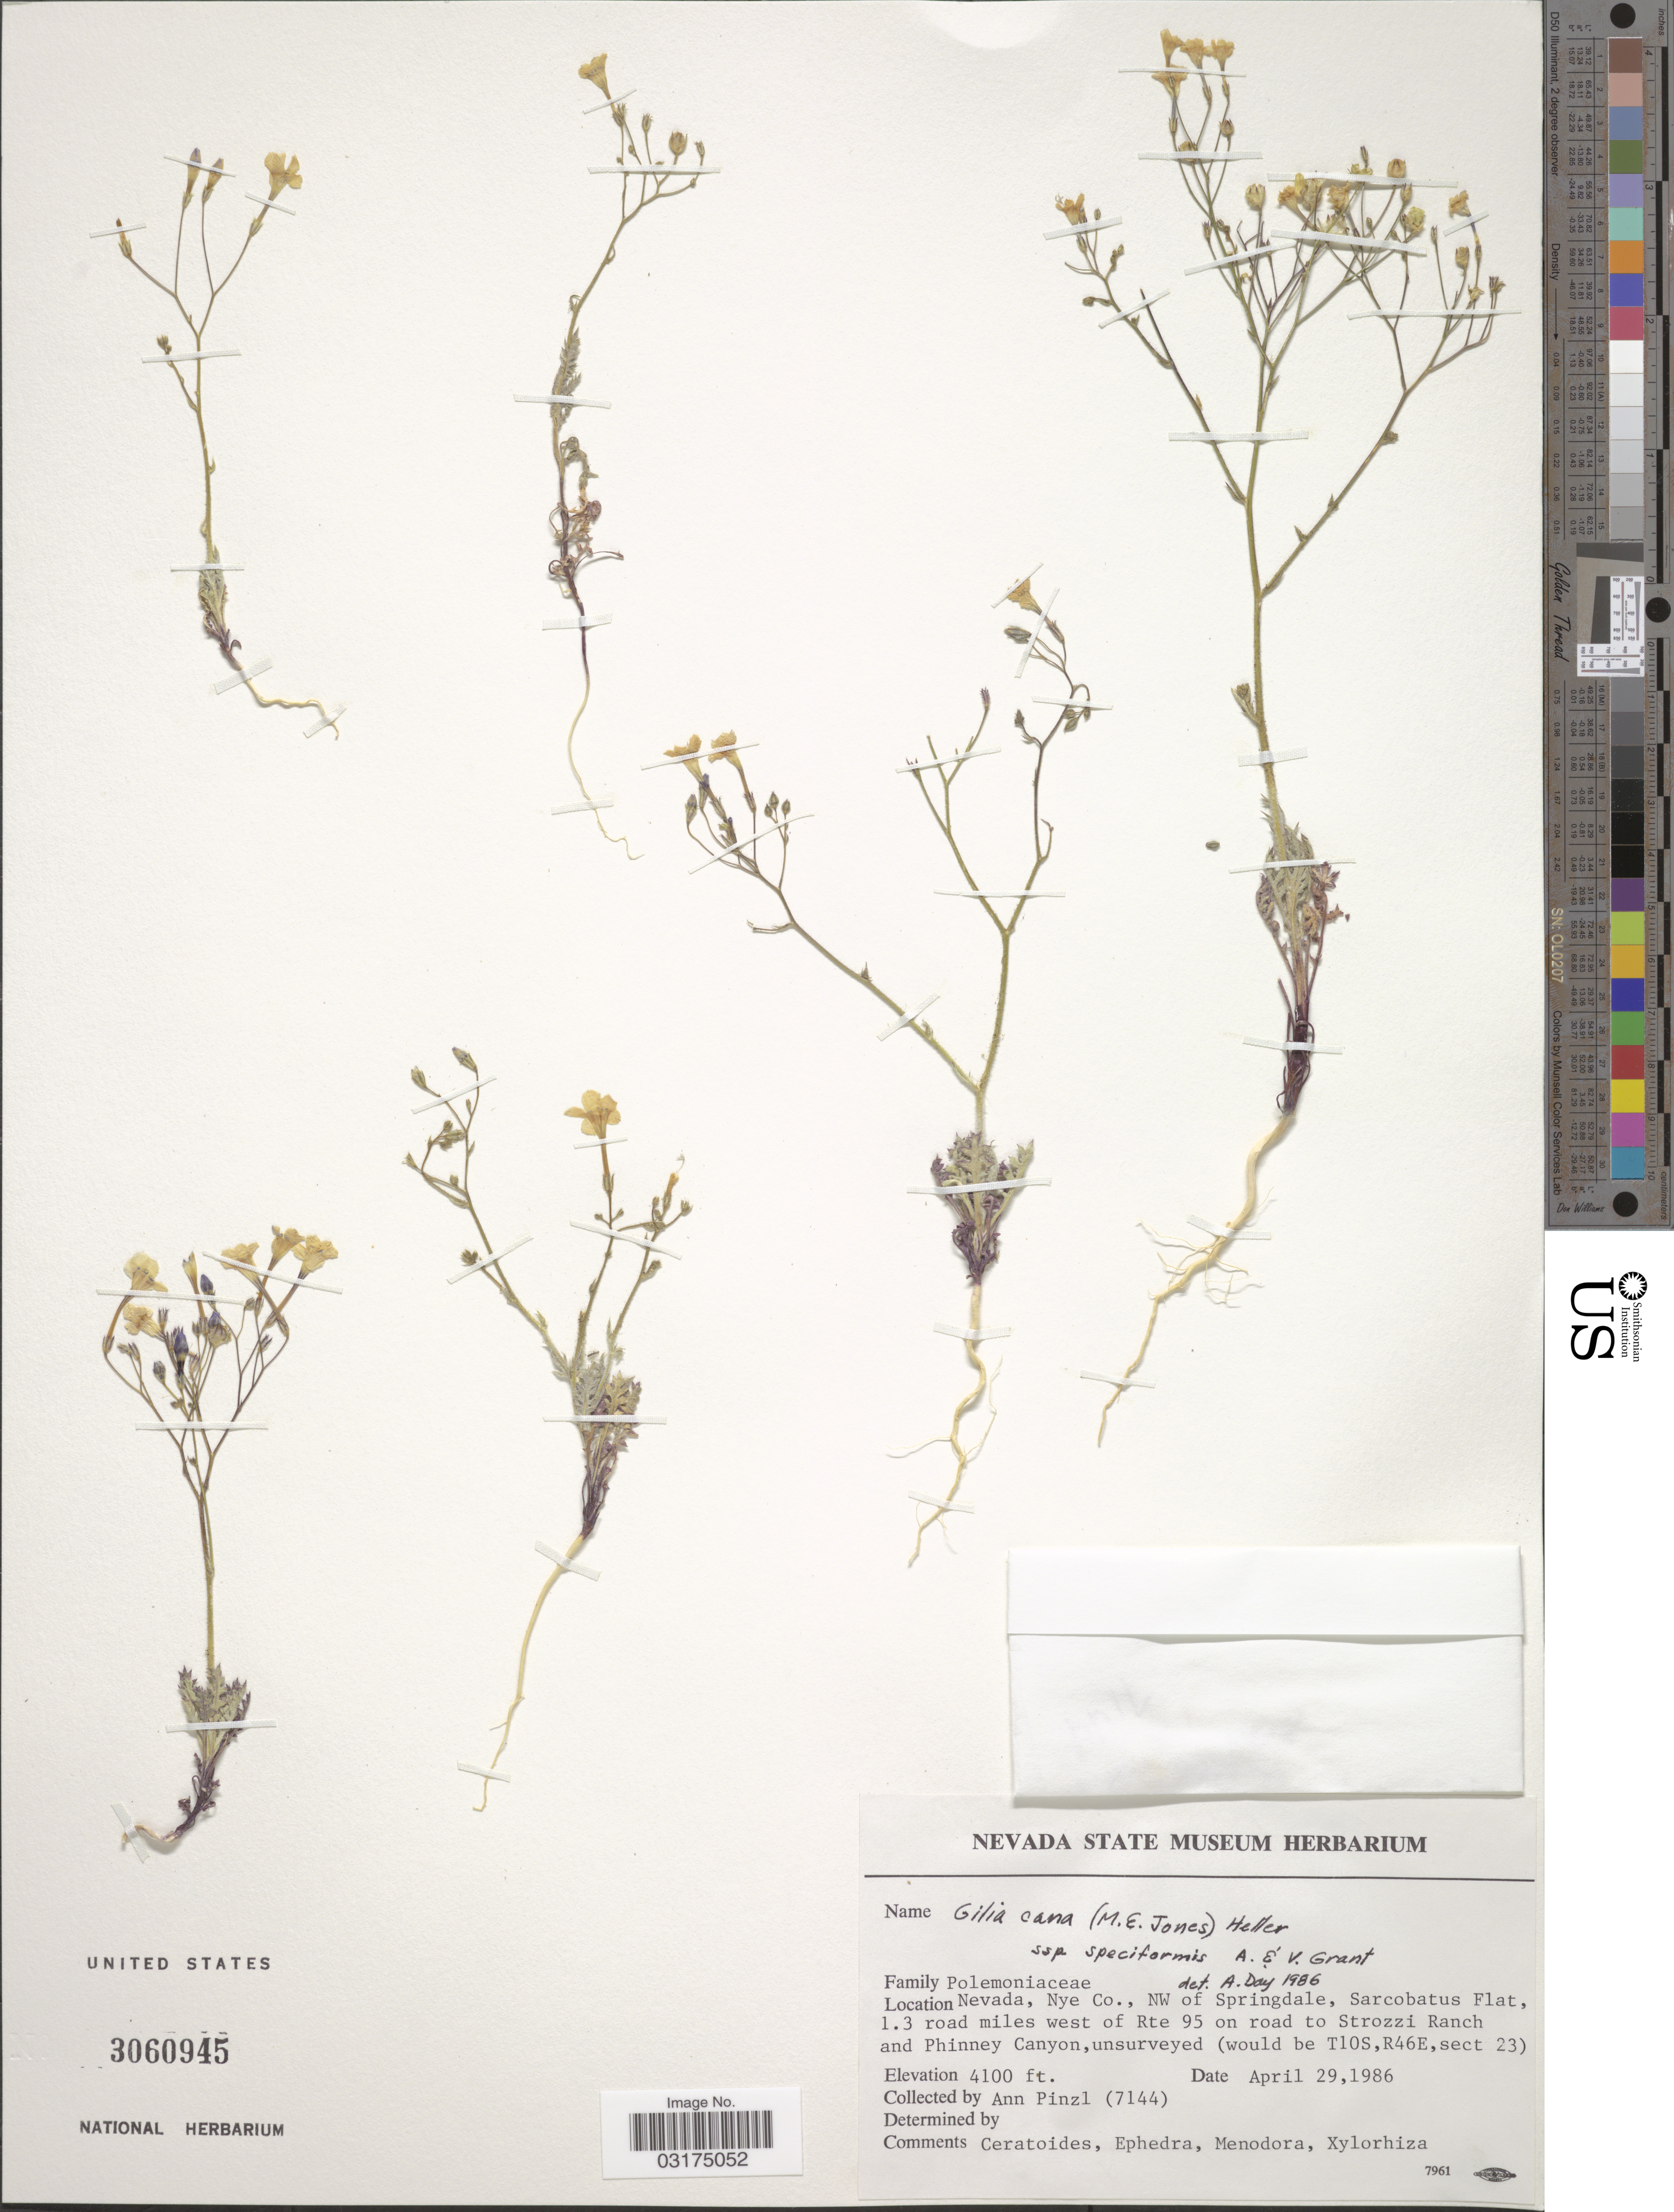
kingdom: Plantae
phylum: Tracheophyta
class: Magnoliopsida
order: Ericales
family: Polemoniaceae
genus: Gilia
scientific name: Gilia cana subsp. speciformis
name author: A.D. Grant & V.E. Grant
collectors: A. Pinzl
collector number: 7144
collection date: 1986-04-29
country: United States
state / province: Nevada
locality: Nye Co., NW of Springdale, Sarcobatus Flat, 1.3 road miles west of Rte 95 on road to Strozzi Ranch and Phinney Canyon, unsurveyed (would be T10S, R46E, sect 23).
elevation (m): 1250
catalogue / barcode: US 3060945